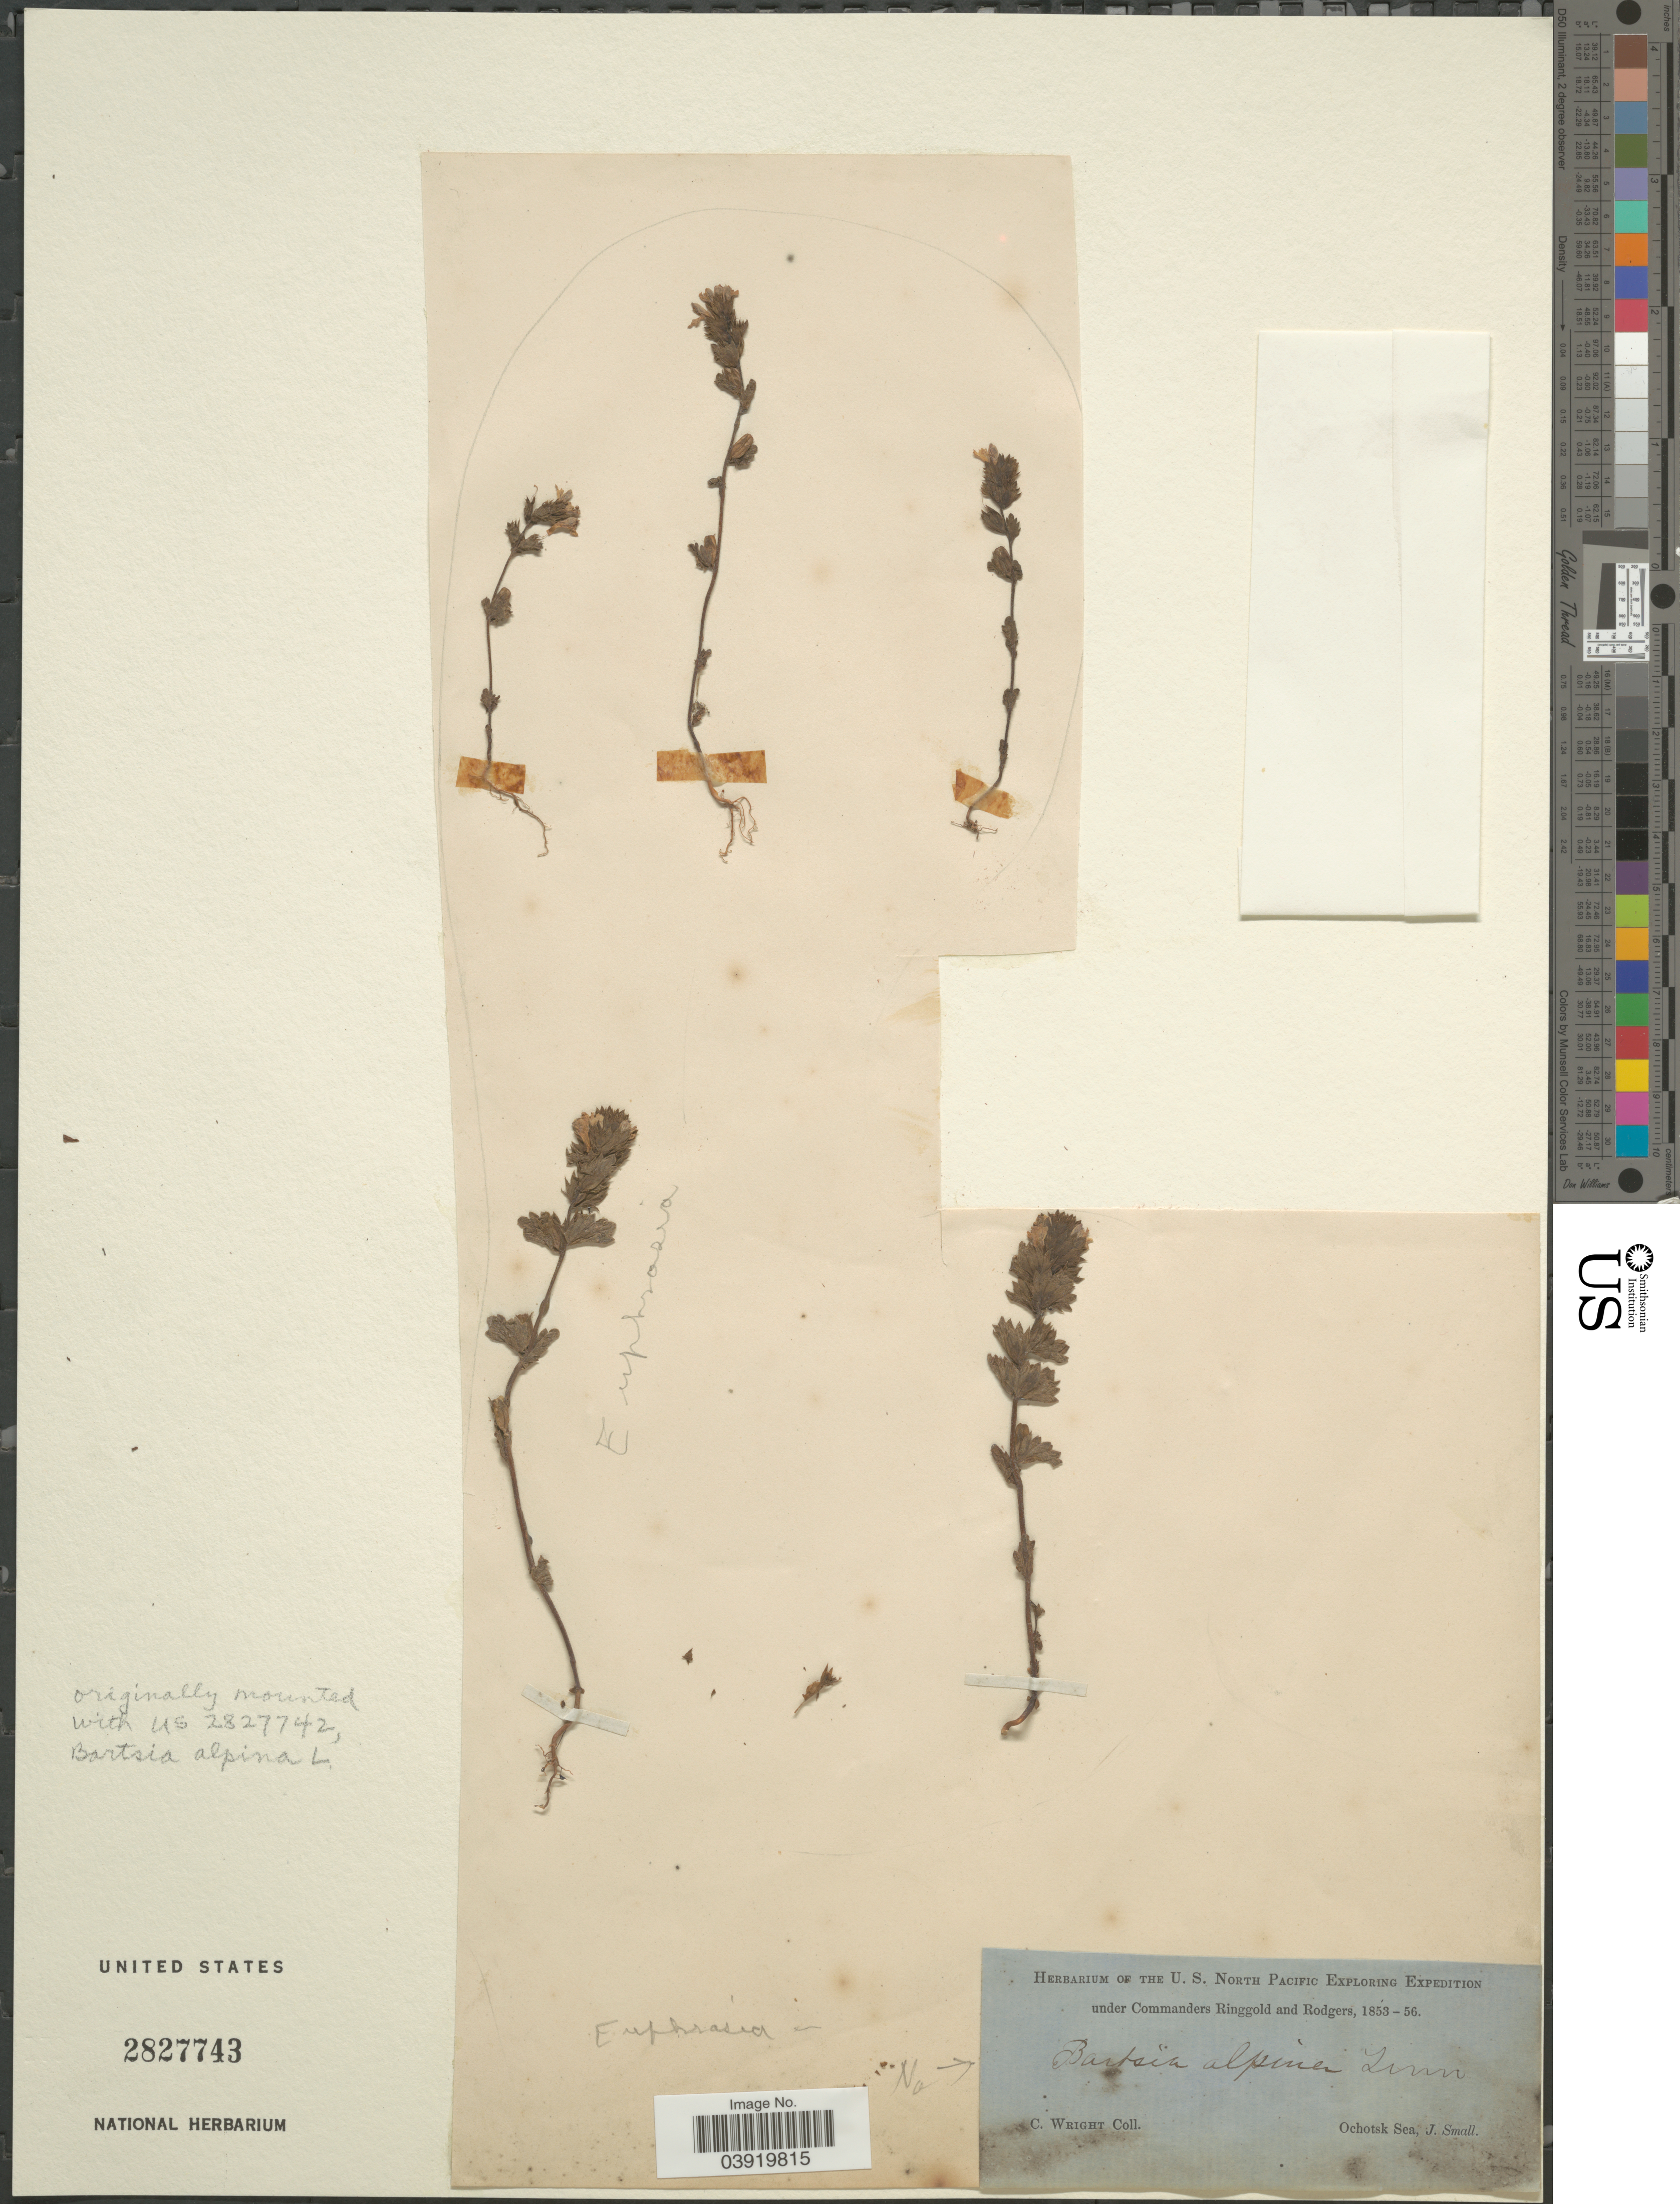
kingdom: Plantae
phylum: Tracheophyta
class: Magnoliopsida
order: Lamiales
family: Orobanchaceae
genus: Euphrasia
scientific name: Euphrasia sp.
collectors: C. Wright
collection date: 1853/1856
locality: Ochotsk Sea.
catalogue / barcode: US 2827743